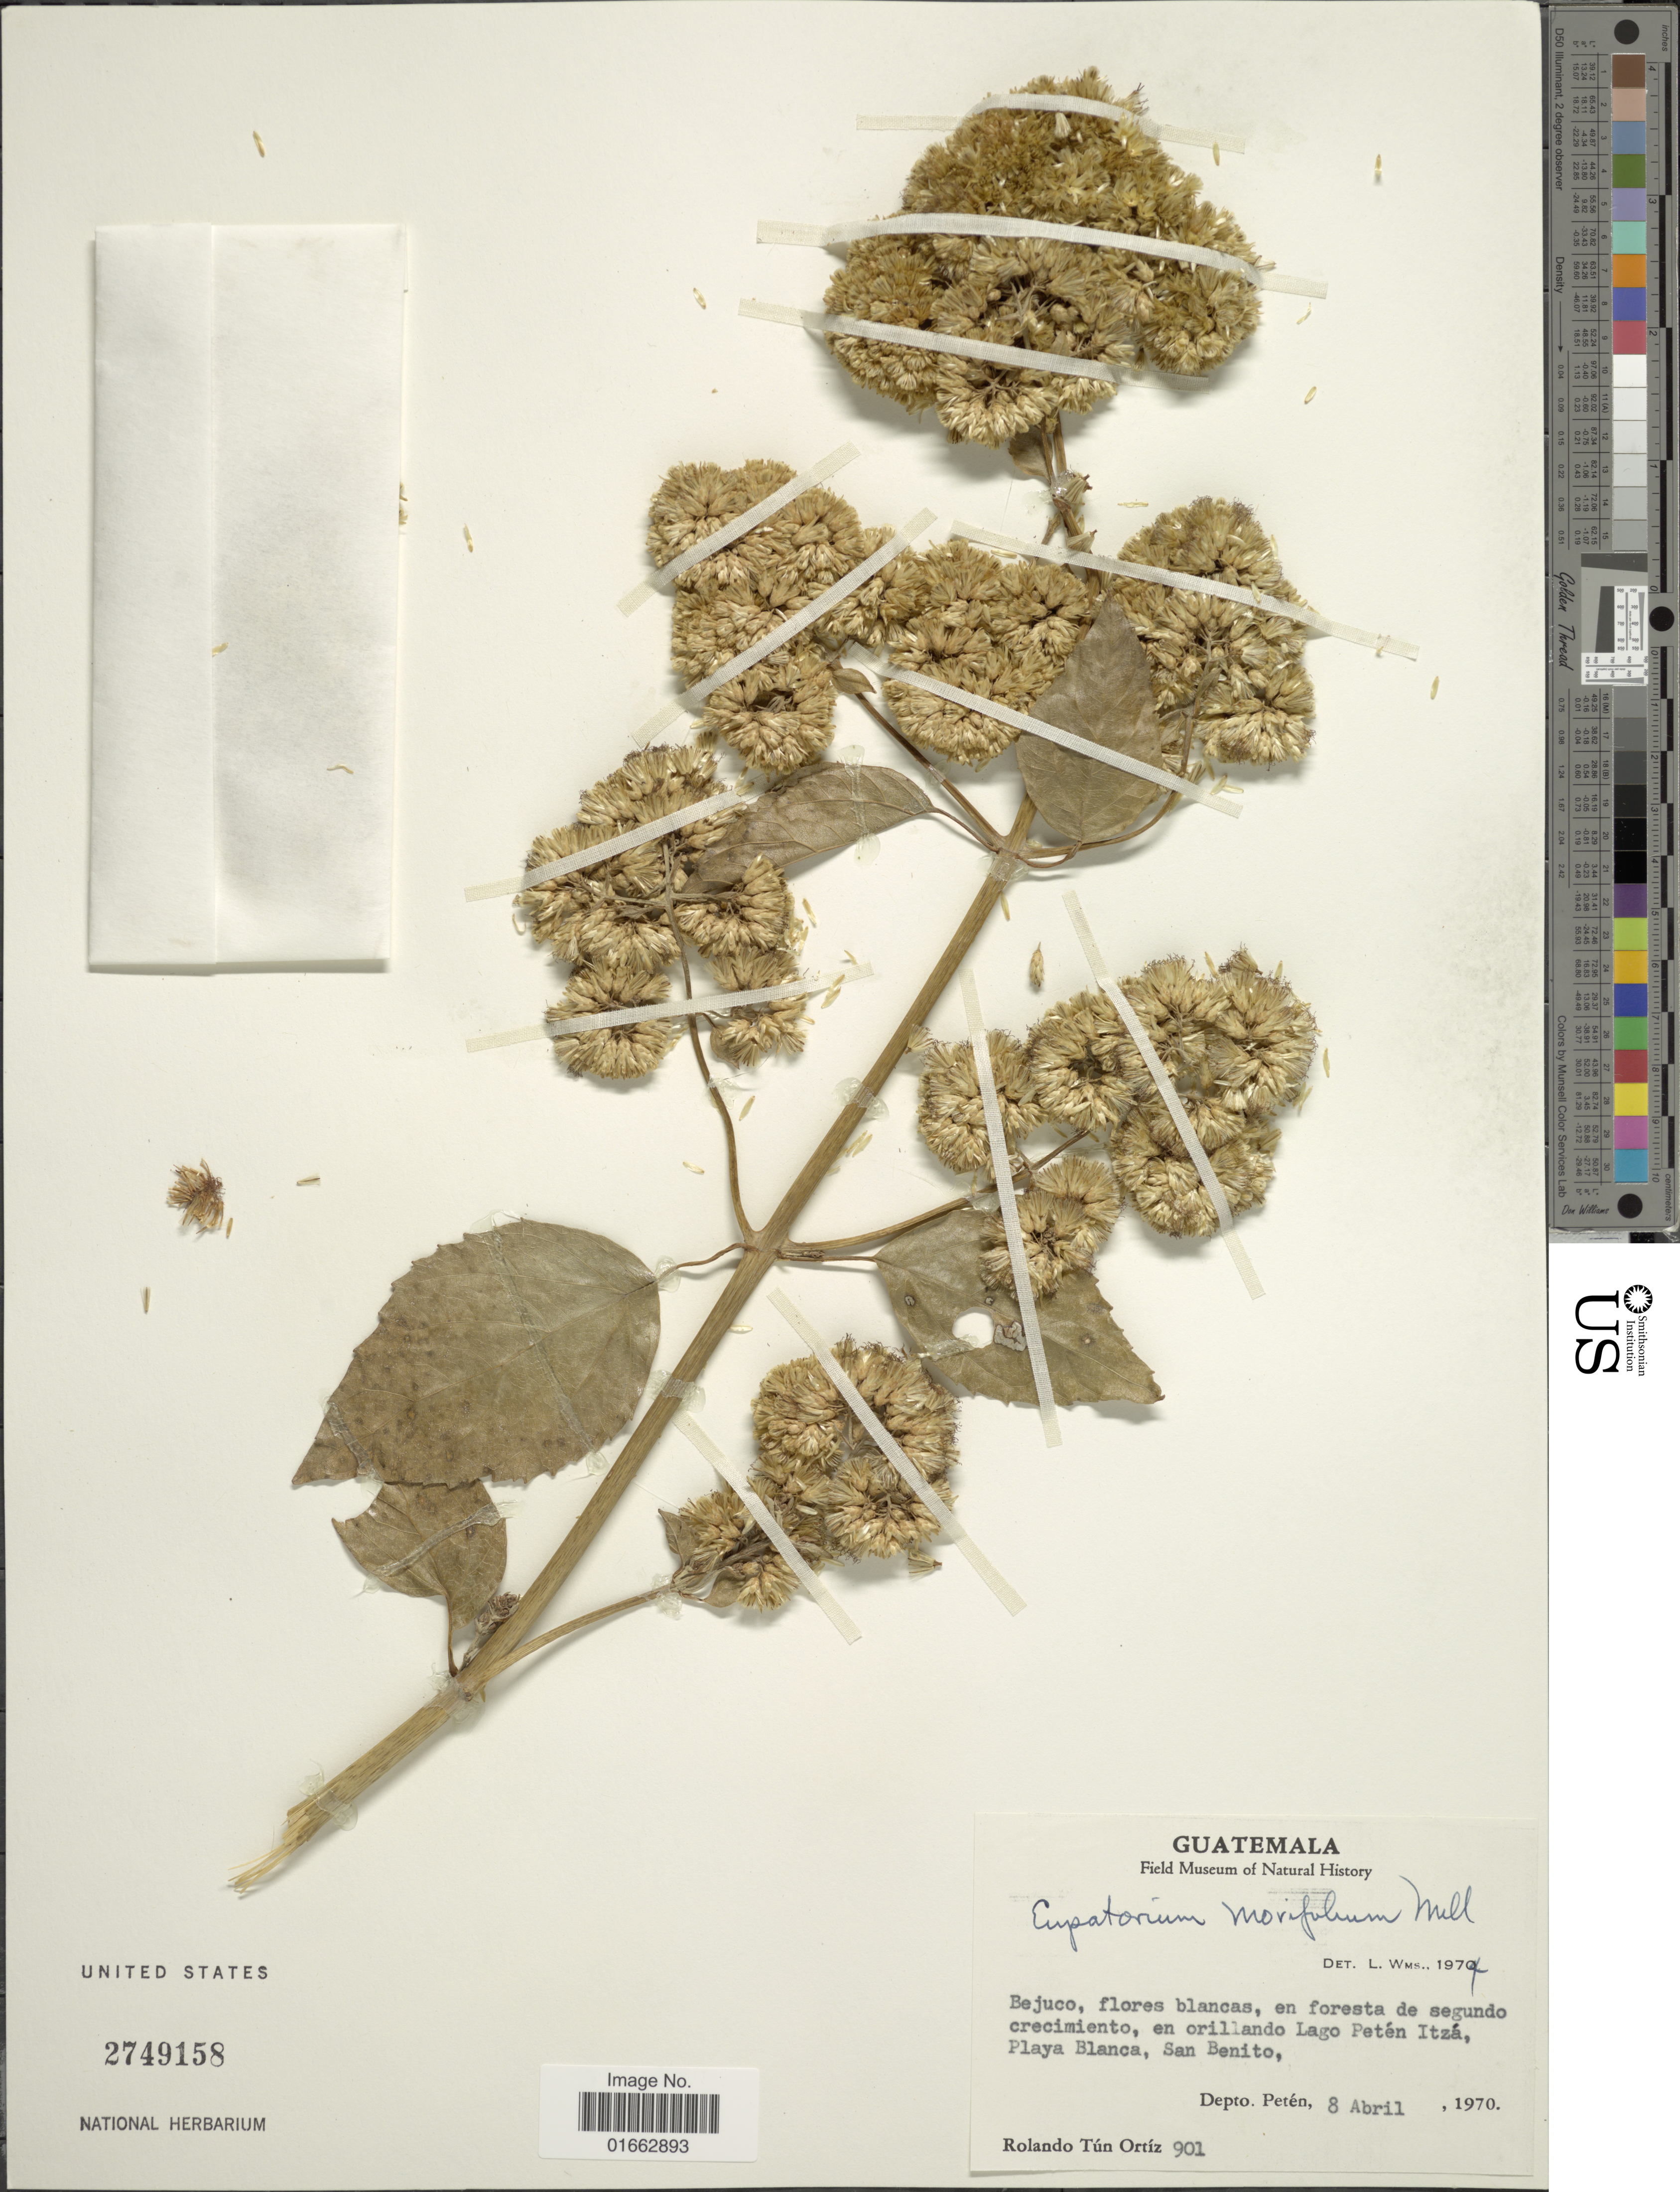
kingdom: Plantae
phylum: Tracheophyta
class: Magnoliopsida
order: Asterales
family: Asteraceae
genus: Critonia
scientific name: Critonia morifolia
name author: (Mill.) R.M. King & H. Rob.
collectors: R. T. Ortíz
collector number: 901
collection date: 1970-04-08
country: Guatemala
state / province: El Petén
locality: Bejuco, flores blancas, en foresta de segundo crecimiento, en orillando Lago Petén Itzá, Playa Blanca, San Benito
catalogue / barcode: US 2749158